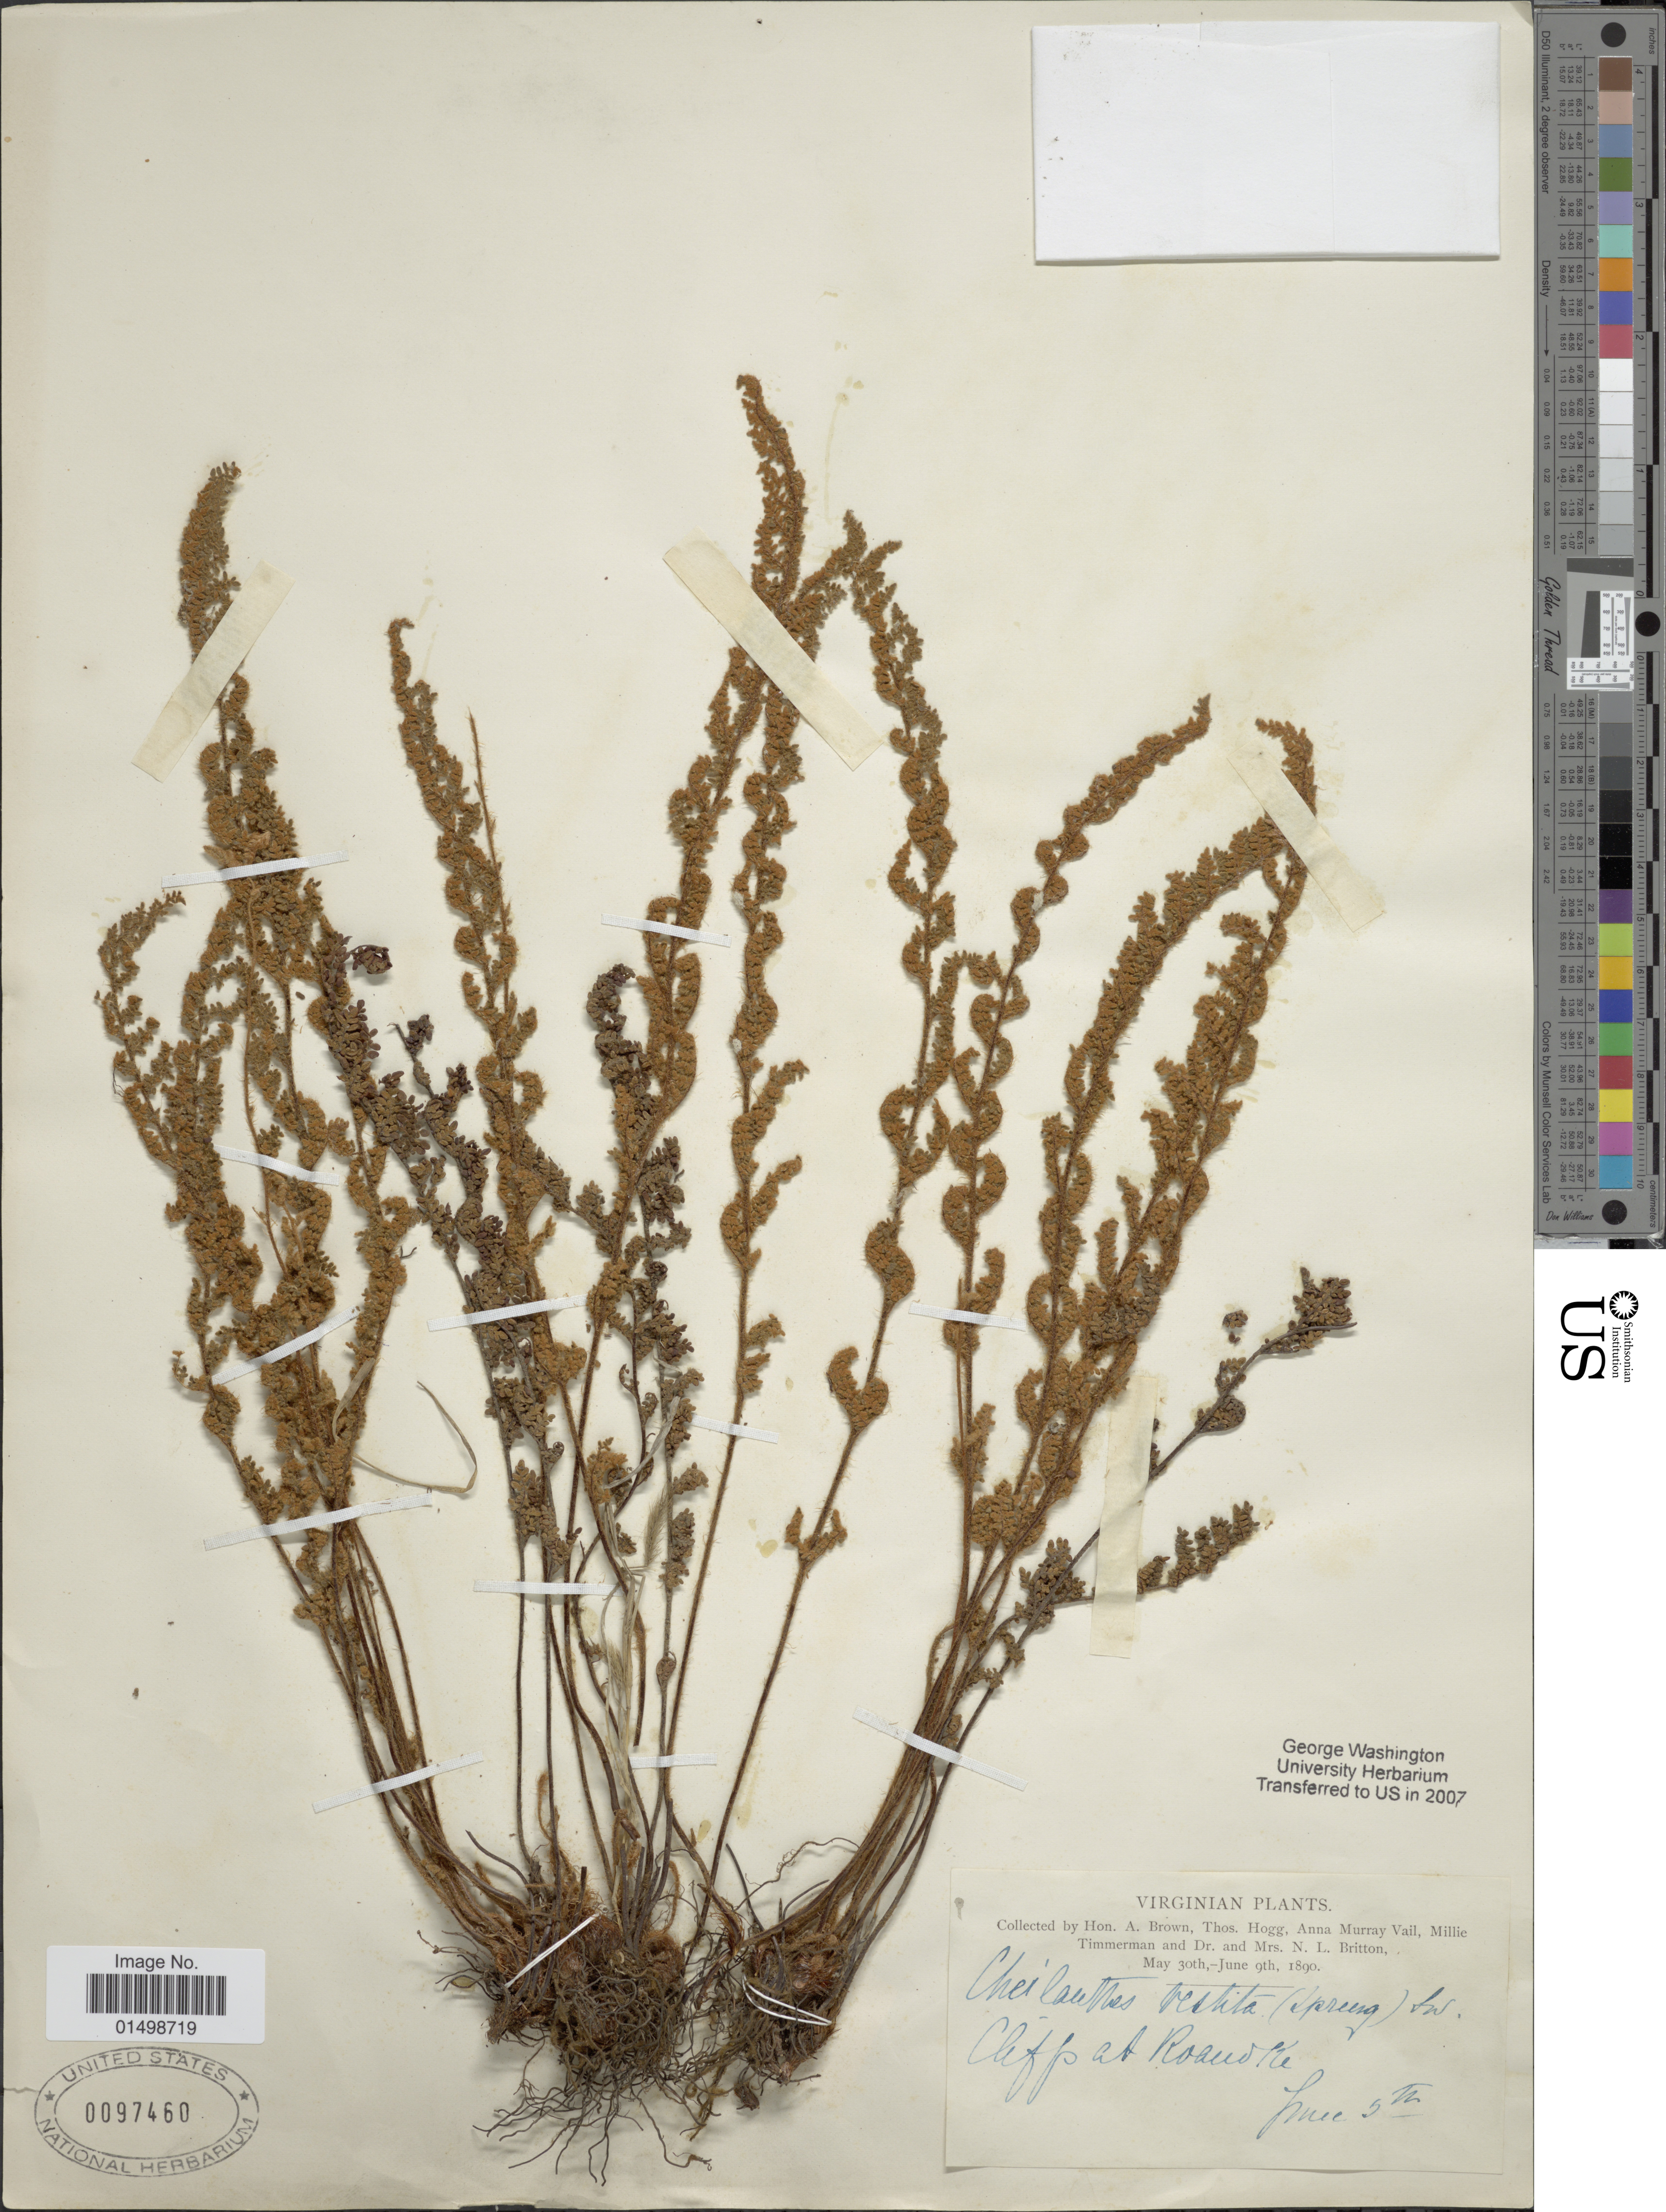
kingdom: Plantae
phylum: Tracheophyta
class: Polypodiopsida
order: Polypodiales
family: Pteridaceae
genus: Cheilanthes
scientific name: Cheilanthes sp.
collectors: H. A. Brown, T. Hogg, A. Vail, M. Timmerman & et al.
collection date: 1890-06-05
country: United States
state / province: Virginia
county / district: Roanoke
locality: Cliffs at Roanoke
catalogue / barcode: US 97460